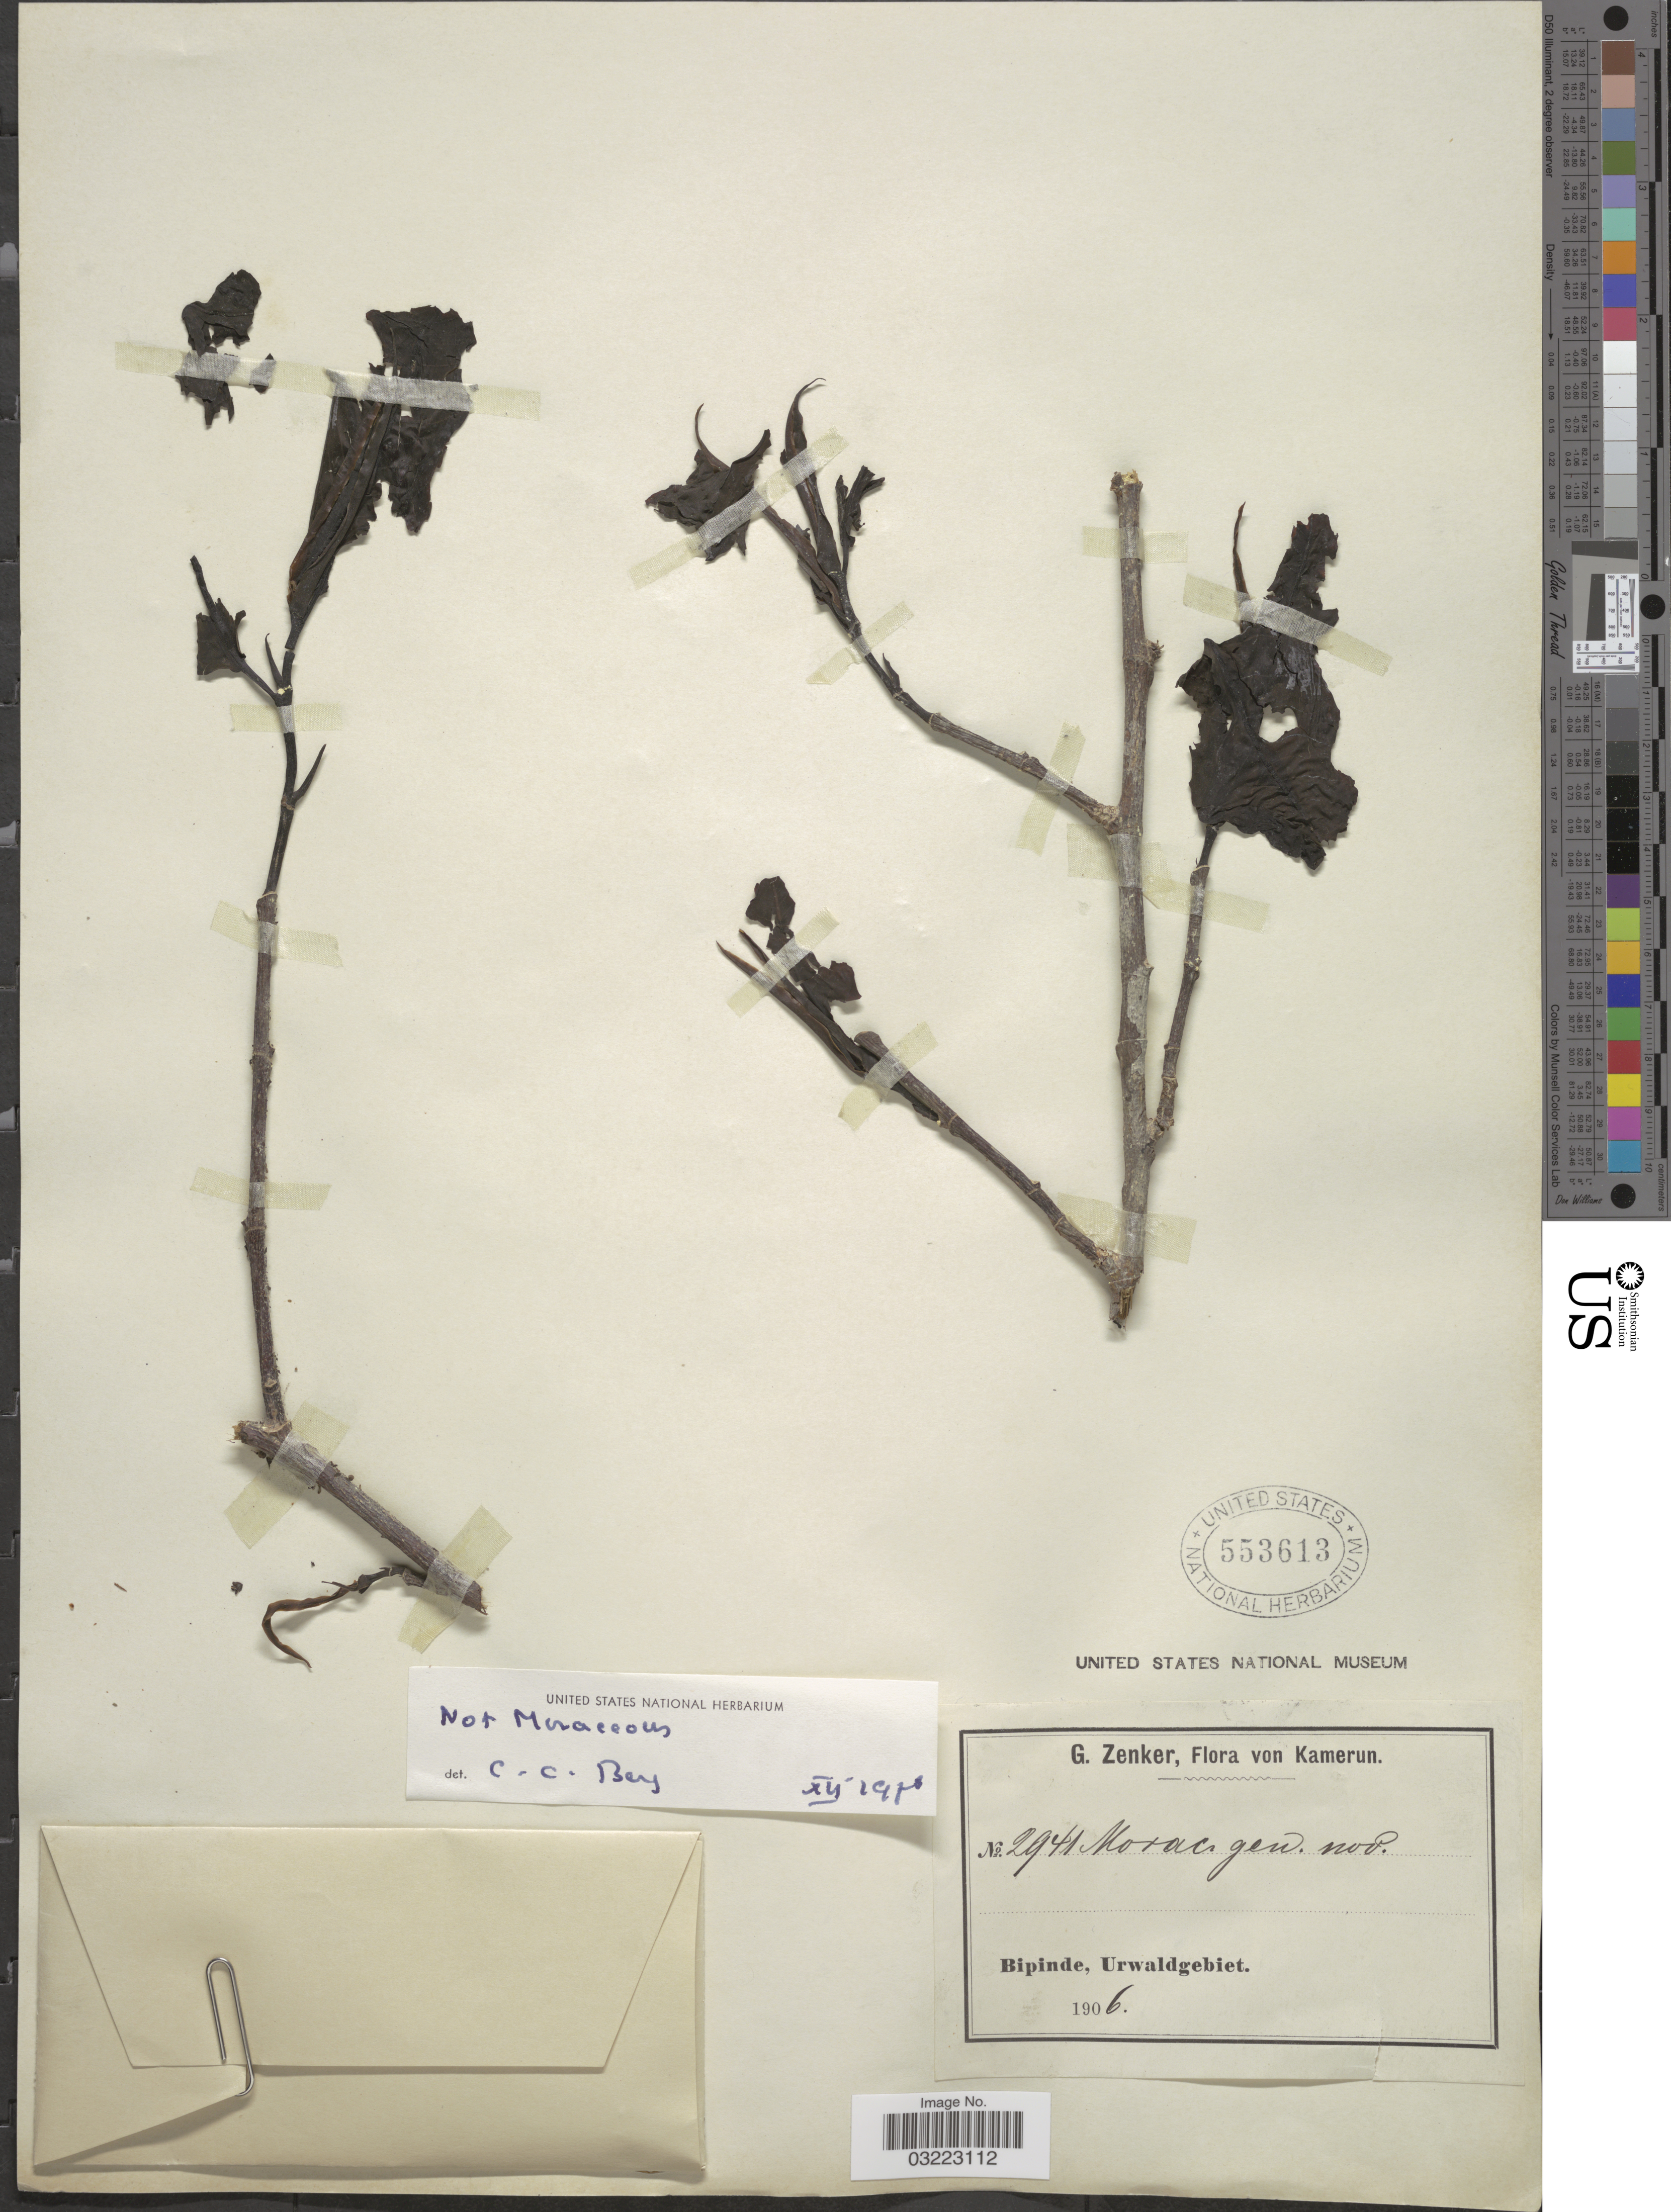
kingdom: Plantae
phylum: Tracheophyta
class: Magnoliopsida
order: Malpighiales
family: Irvingiaceae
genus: Klainedoxa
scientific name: Klainedoxa gabonensis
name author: Pierre ex Engl.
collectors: G. A. Zenker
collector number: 2941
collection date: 1906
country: Cameroon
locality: Kamerun. Bipinde, Urwaldgebiet.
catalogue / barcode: US 553613